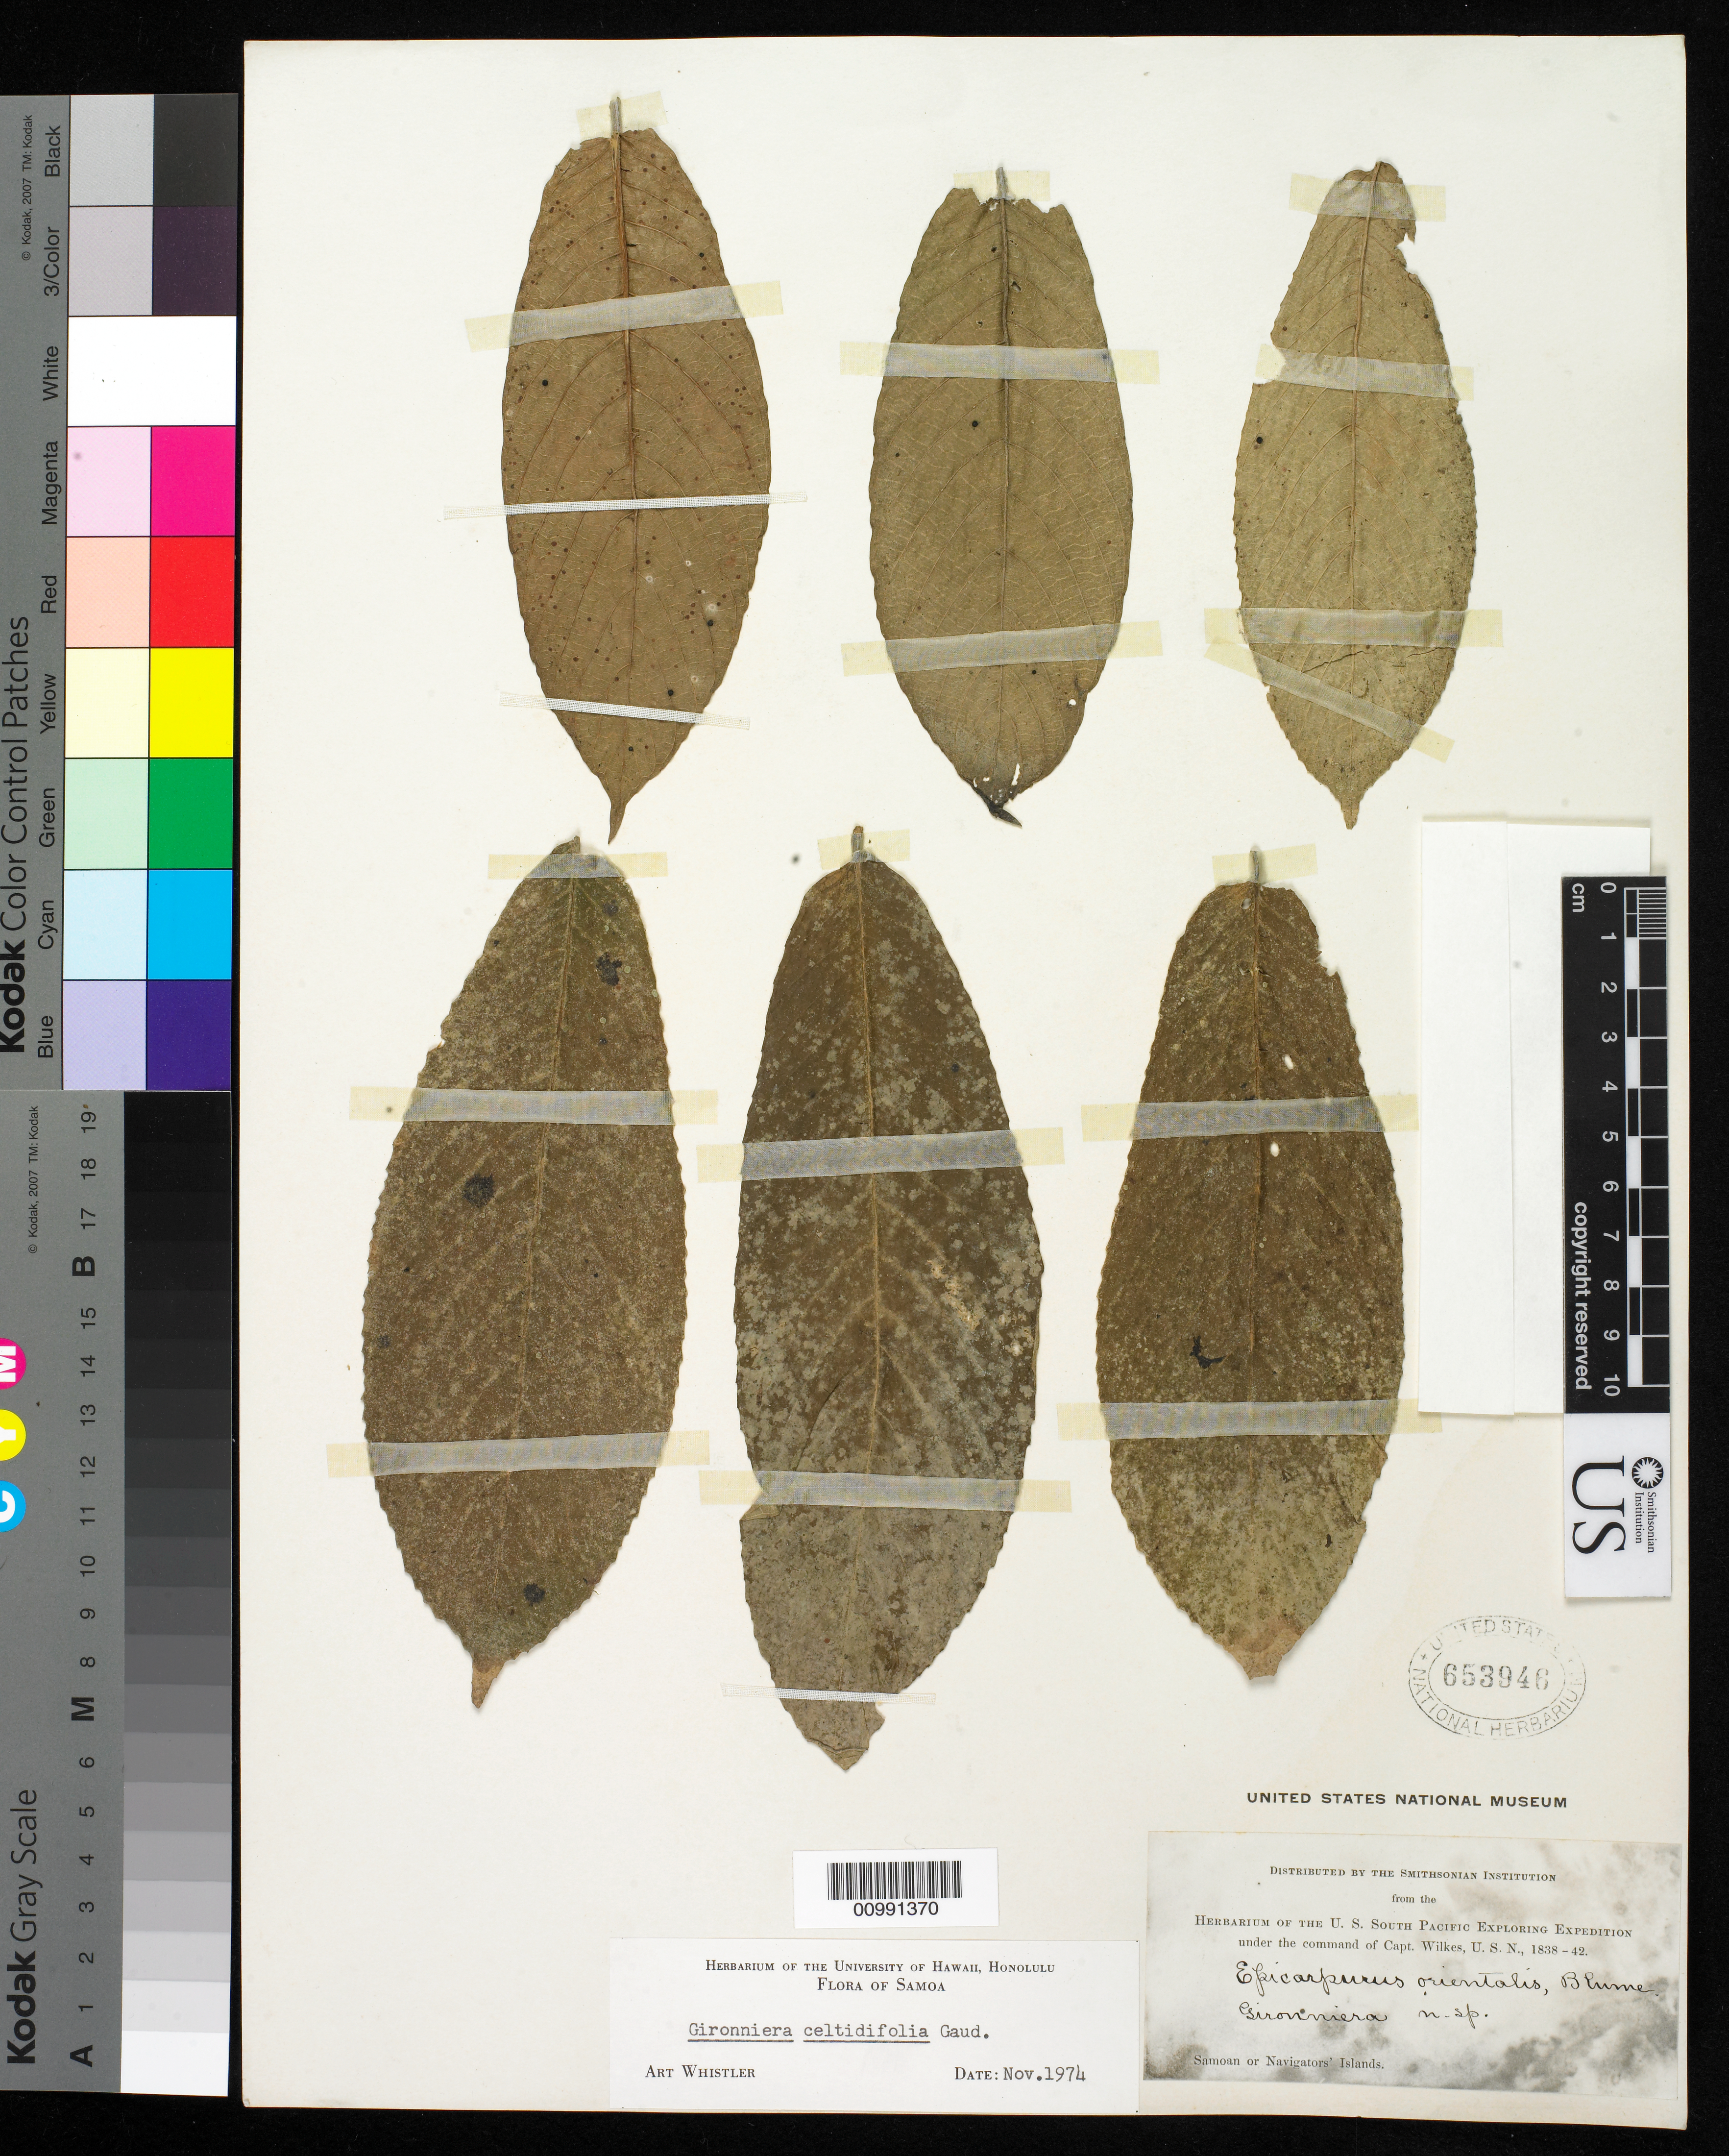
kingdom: Plantae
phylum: Tracheophyta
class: Magnoliopsida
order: Rosales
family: Cannabaceae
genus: Gironniera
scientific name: Gironniera celtidifolia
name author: Gaudich.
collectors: Wilkes Explor. Exped.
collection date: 1838/1842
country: American Samoa / Samoa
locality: Samoan Islands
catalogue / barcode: US 653946